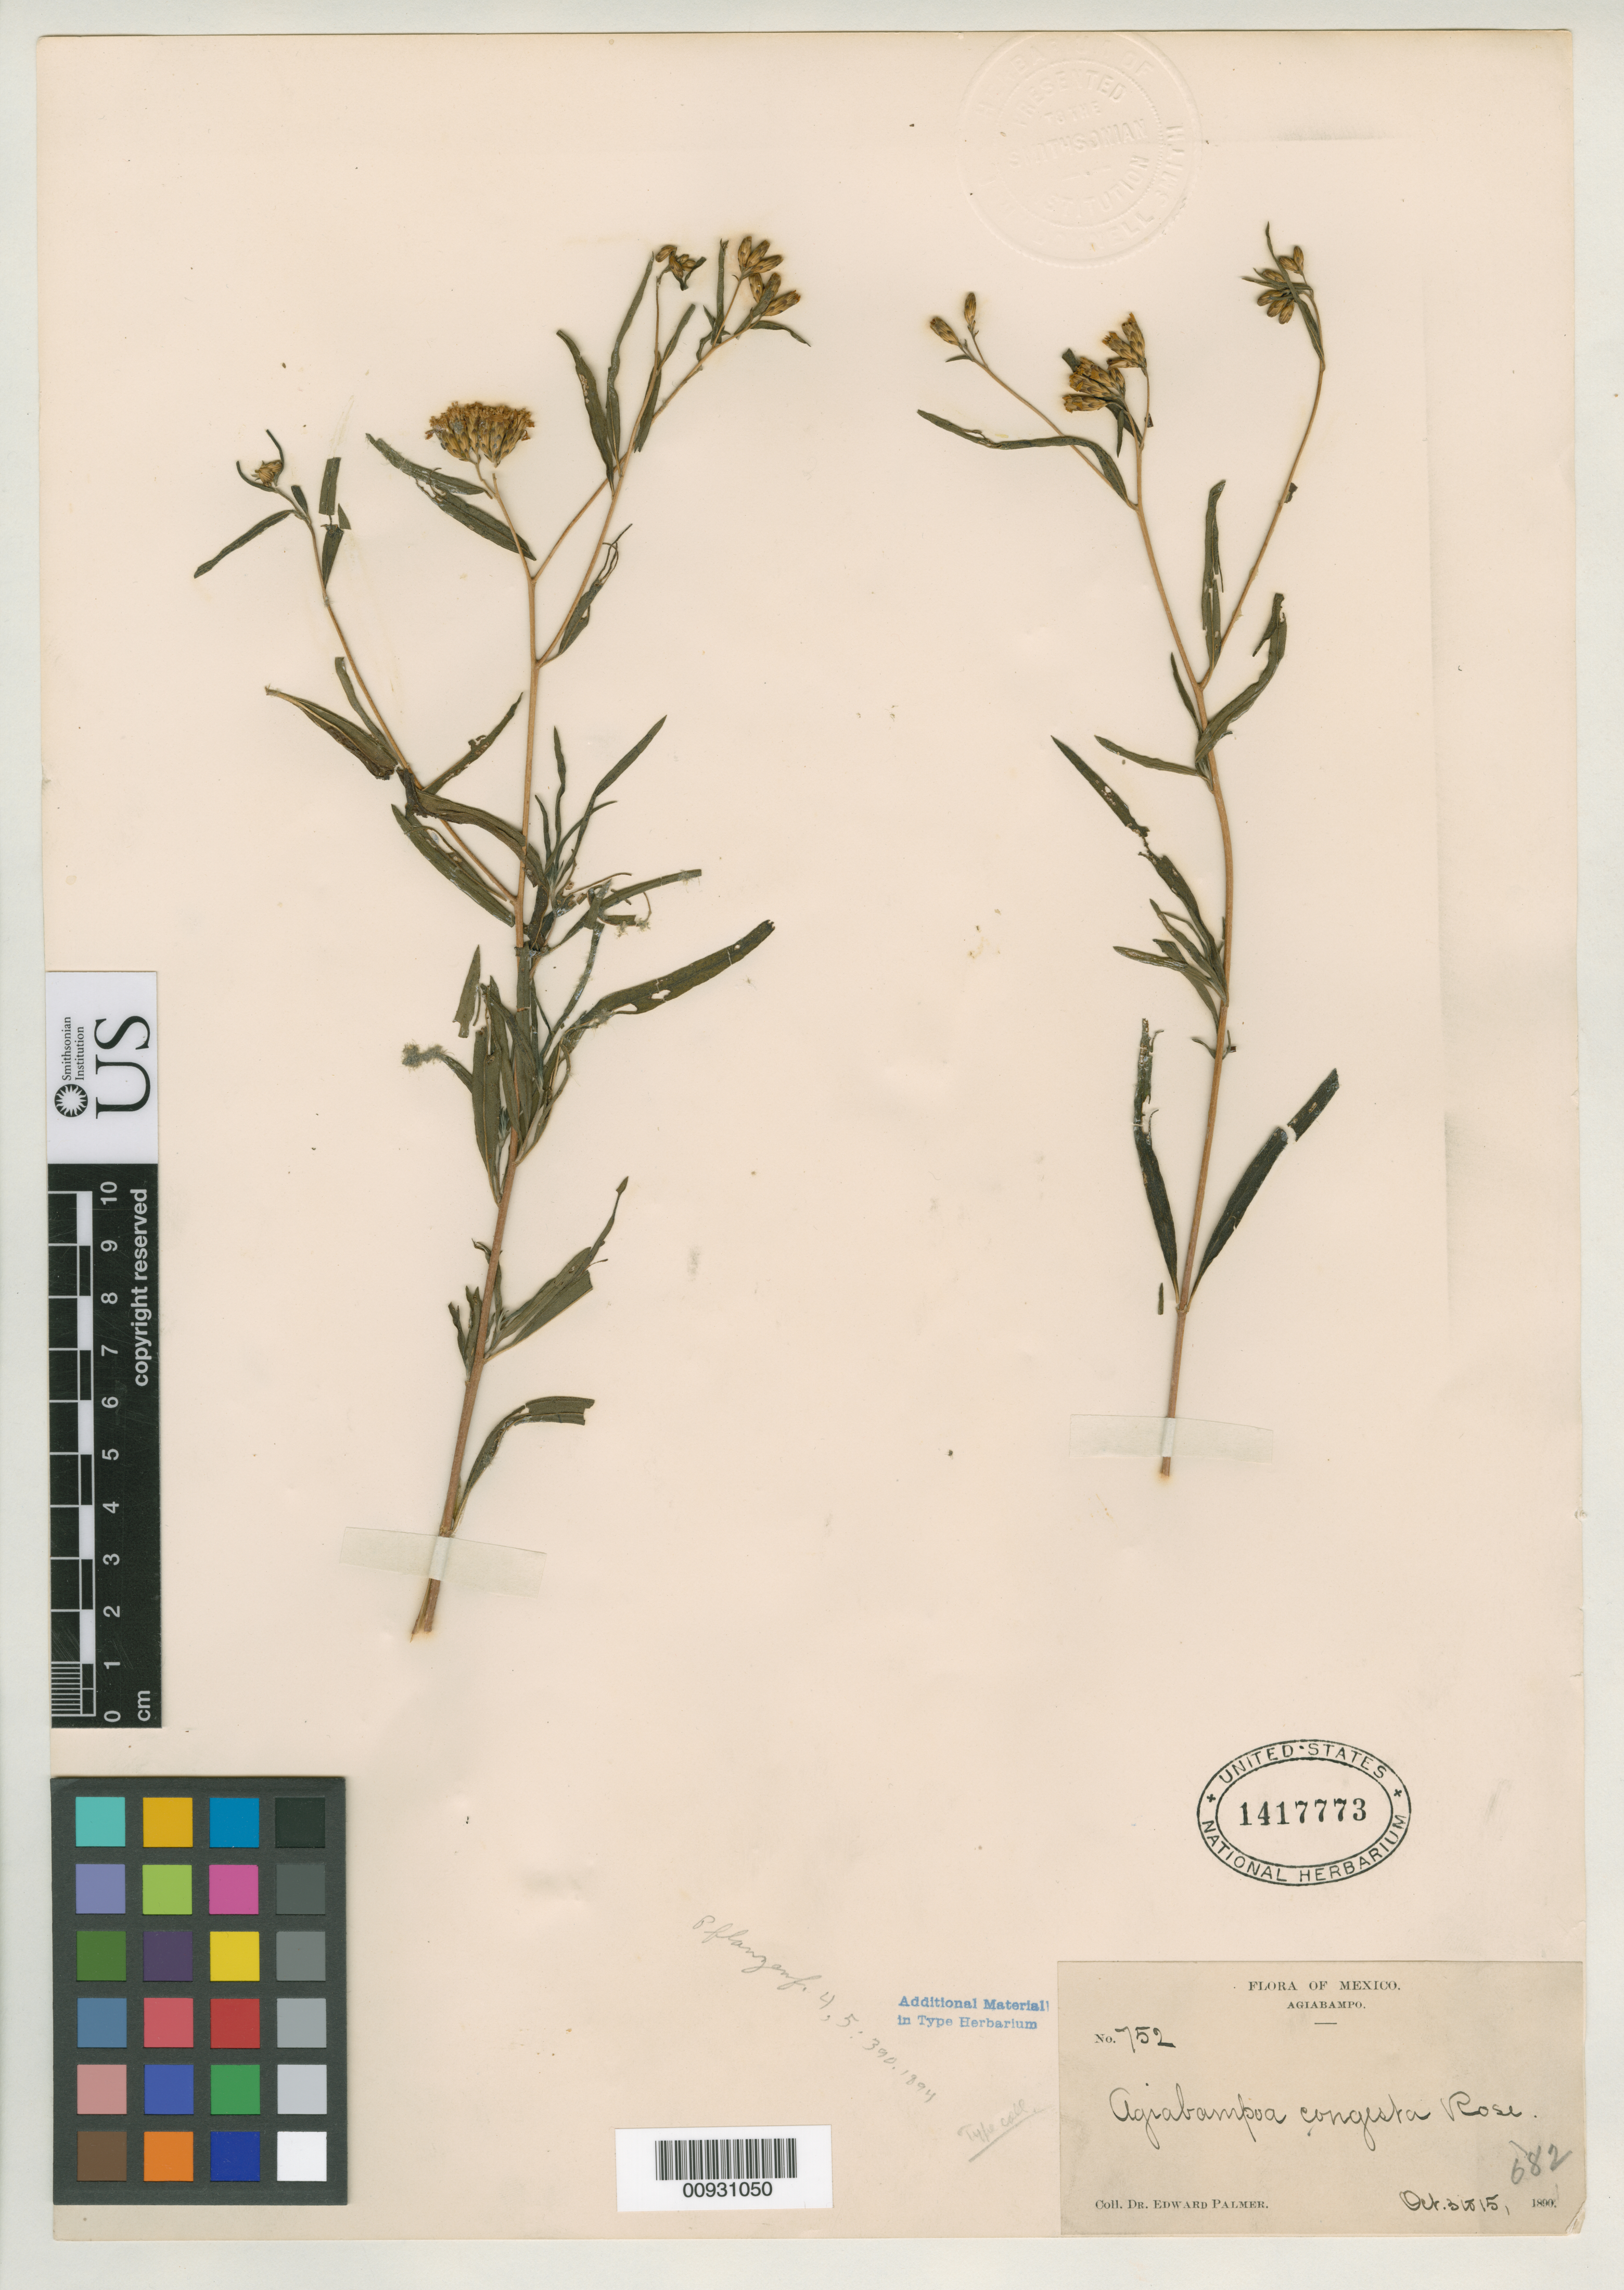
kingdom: Plantae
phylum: Tracheophyta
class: Magnoliopsida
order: Asterales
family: Asteraceae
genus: Agiabampoa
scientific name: Agiabampoa congesta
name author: Rose ex O. Hoffm.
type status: Possible Type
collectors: E. Palmer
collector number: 752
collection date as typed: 03 Oct 1890 to 15 Oct 1890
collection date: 1890-10-03/1890-10-15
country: Mexico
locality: Agiabampo.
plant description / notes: Original publication not seen. See also Hoffmann, Naturl. Pflanzenfam. 4(5): 390 (1894) & Rose, Contr. U.S. Natl. Herb. 1: 335 (1895). Currently accepted name according to B.L. Turner, Phytologia 64: 210 (1988).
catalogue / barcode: US 1417773